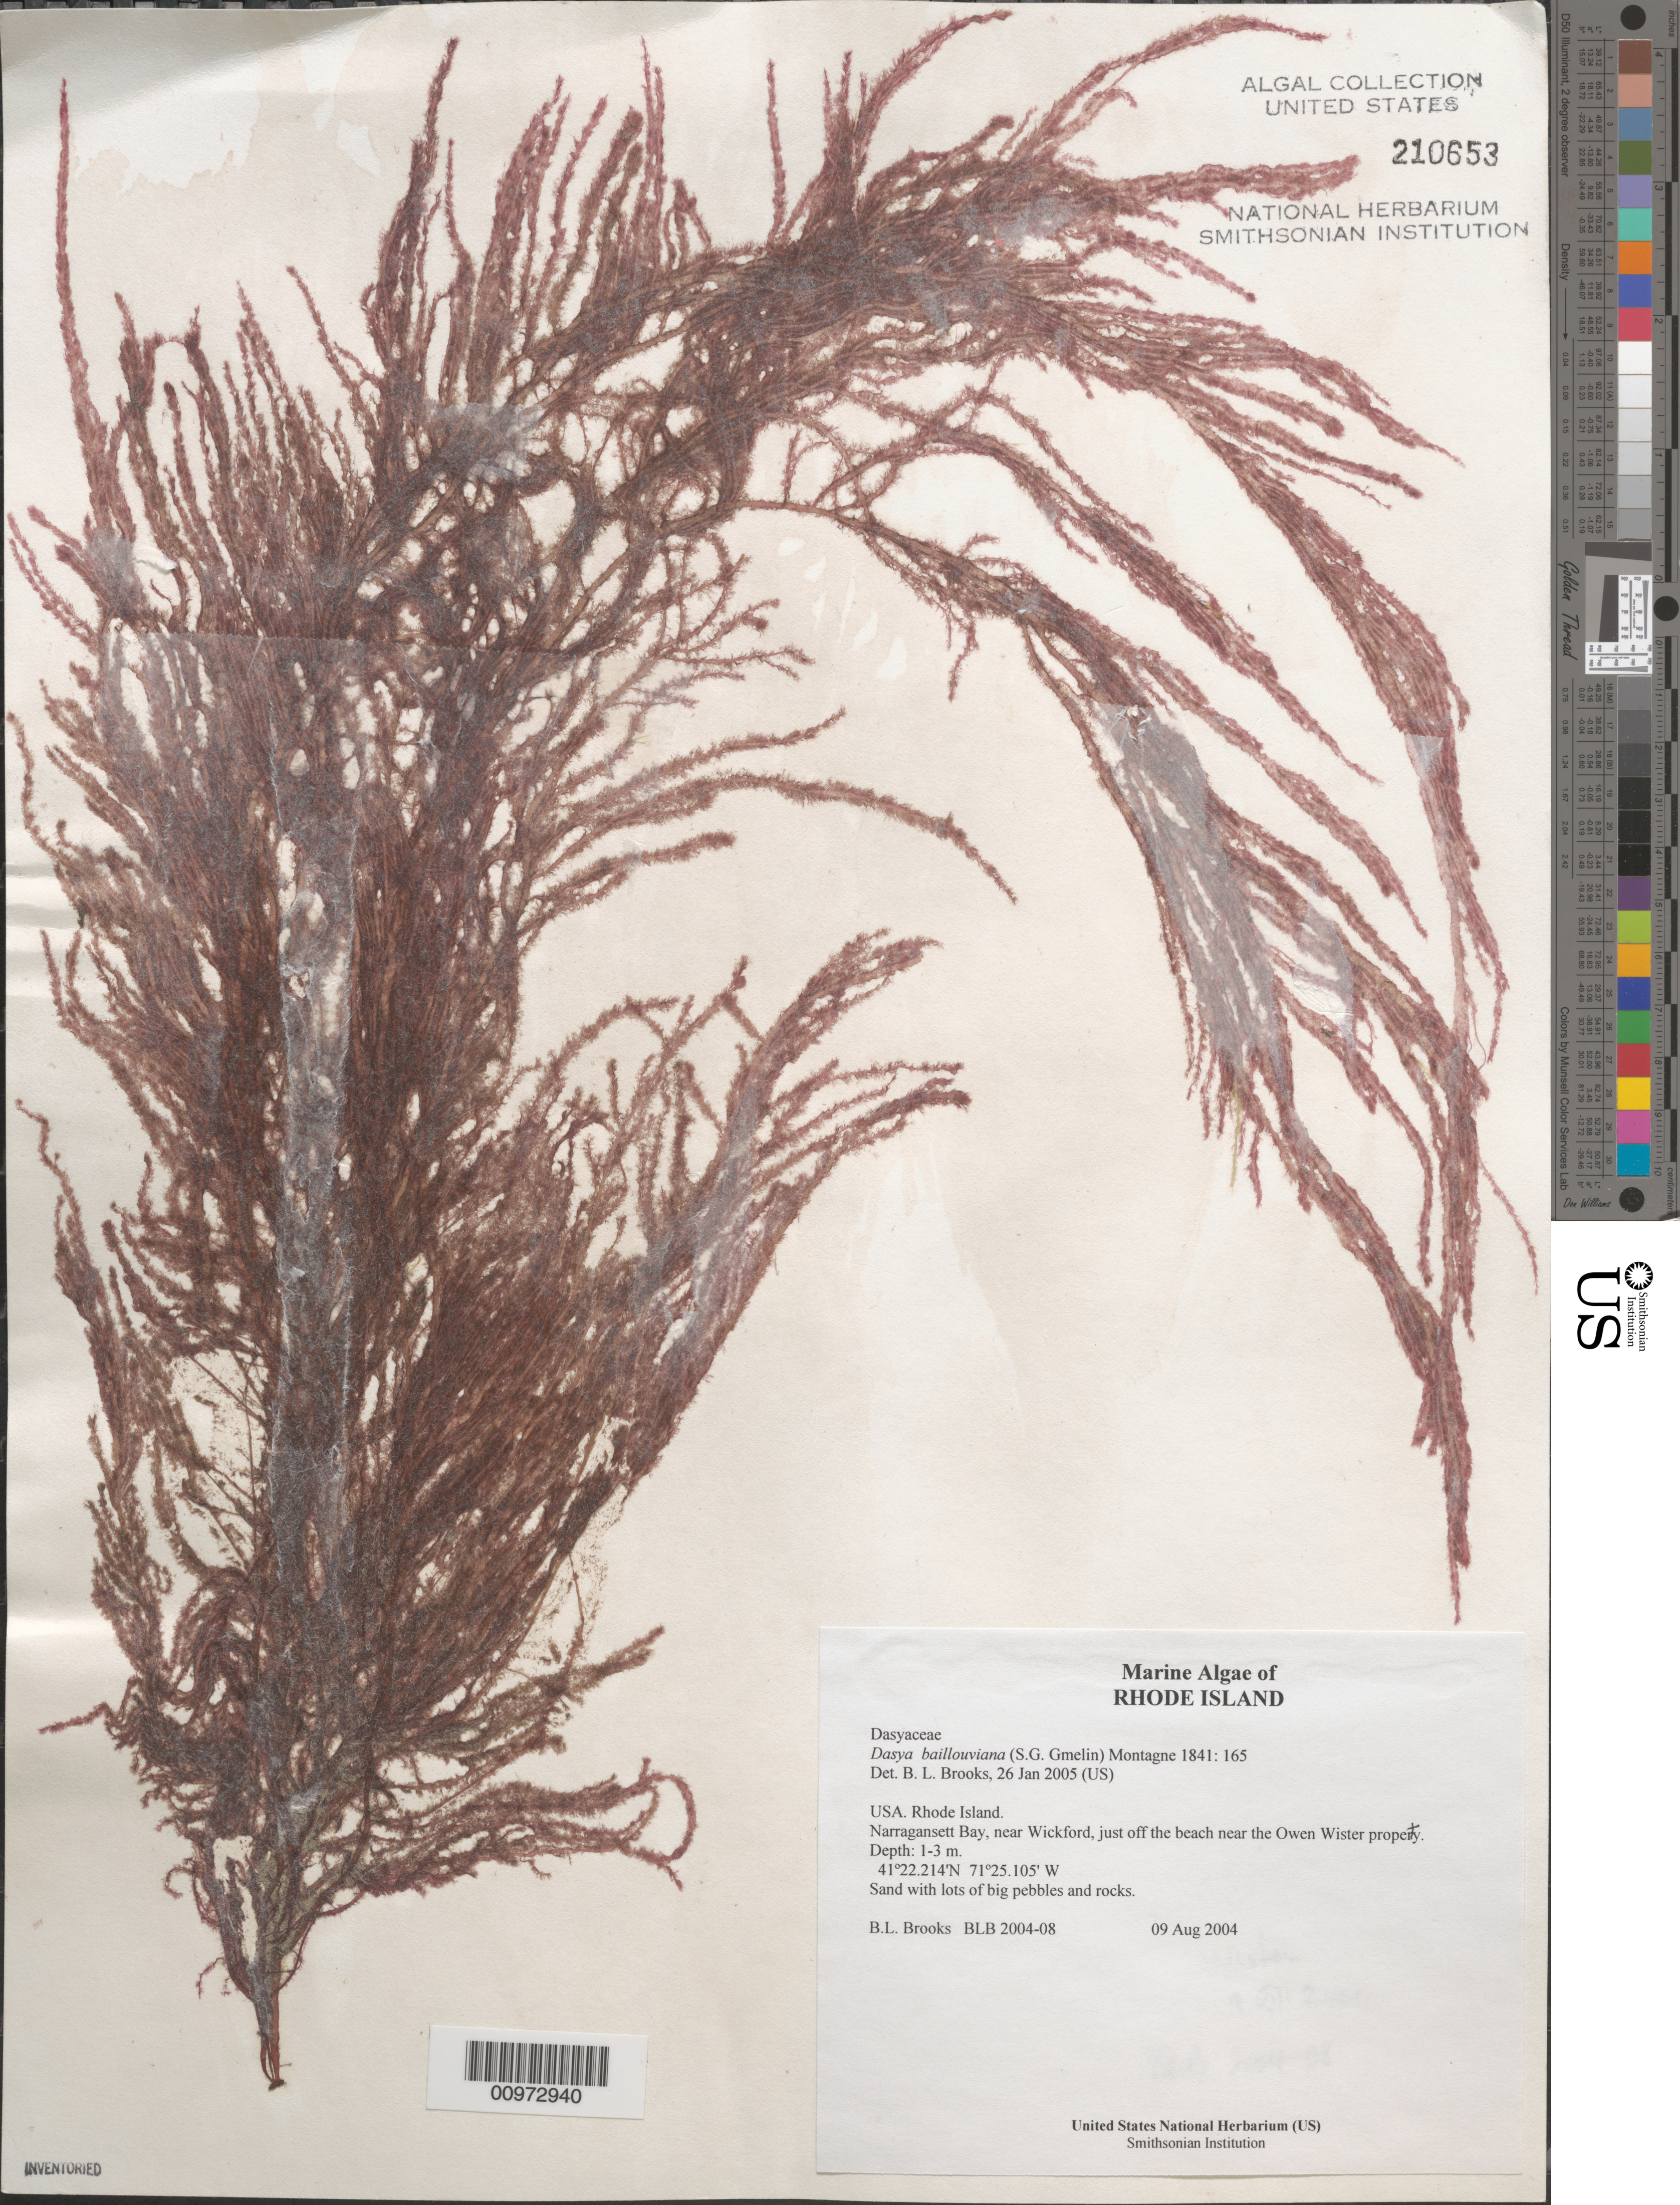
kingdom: Plantae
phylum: Rhodophyta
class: Florideophyceae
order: Ceramiales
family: Dasyaceae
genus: Dasya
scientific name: Dasya pedicellata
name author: (C. Agardh) C. Agardh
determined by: Algae name updating Project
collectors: B. Brooks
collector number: BLB 2004-08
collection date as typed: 07 Aug 2004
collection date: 2004-08-07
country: United States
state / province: Rhode Island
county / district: Washington County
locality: Narragansett Bay, near Wickford, just off beach near Owen Wister property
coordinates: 41 22.214'N, 71 25.105'W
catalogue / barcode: US 210653